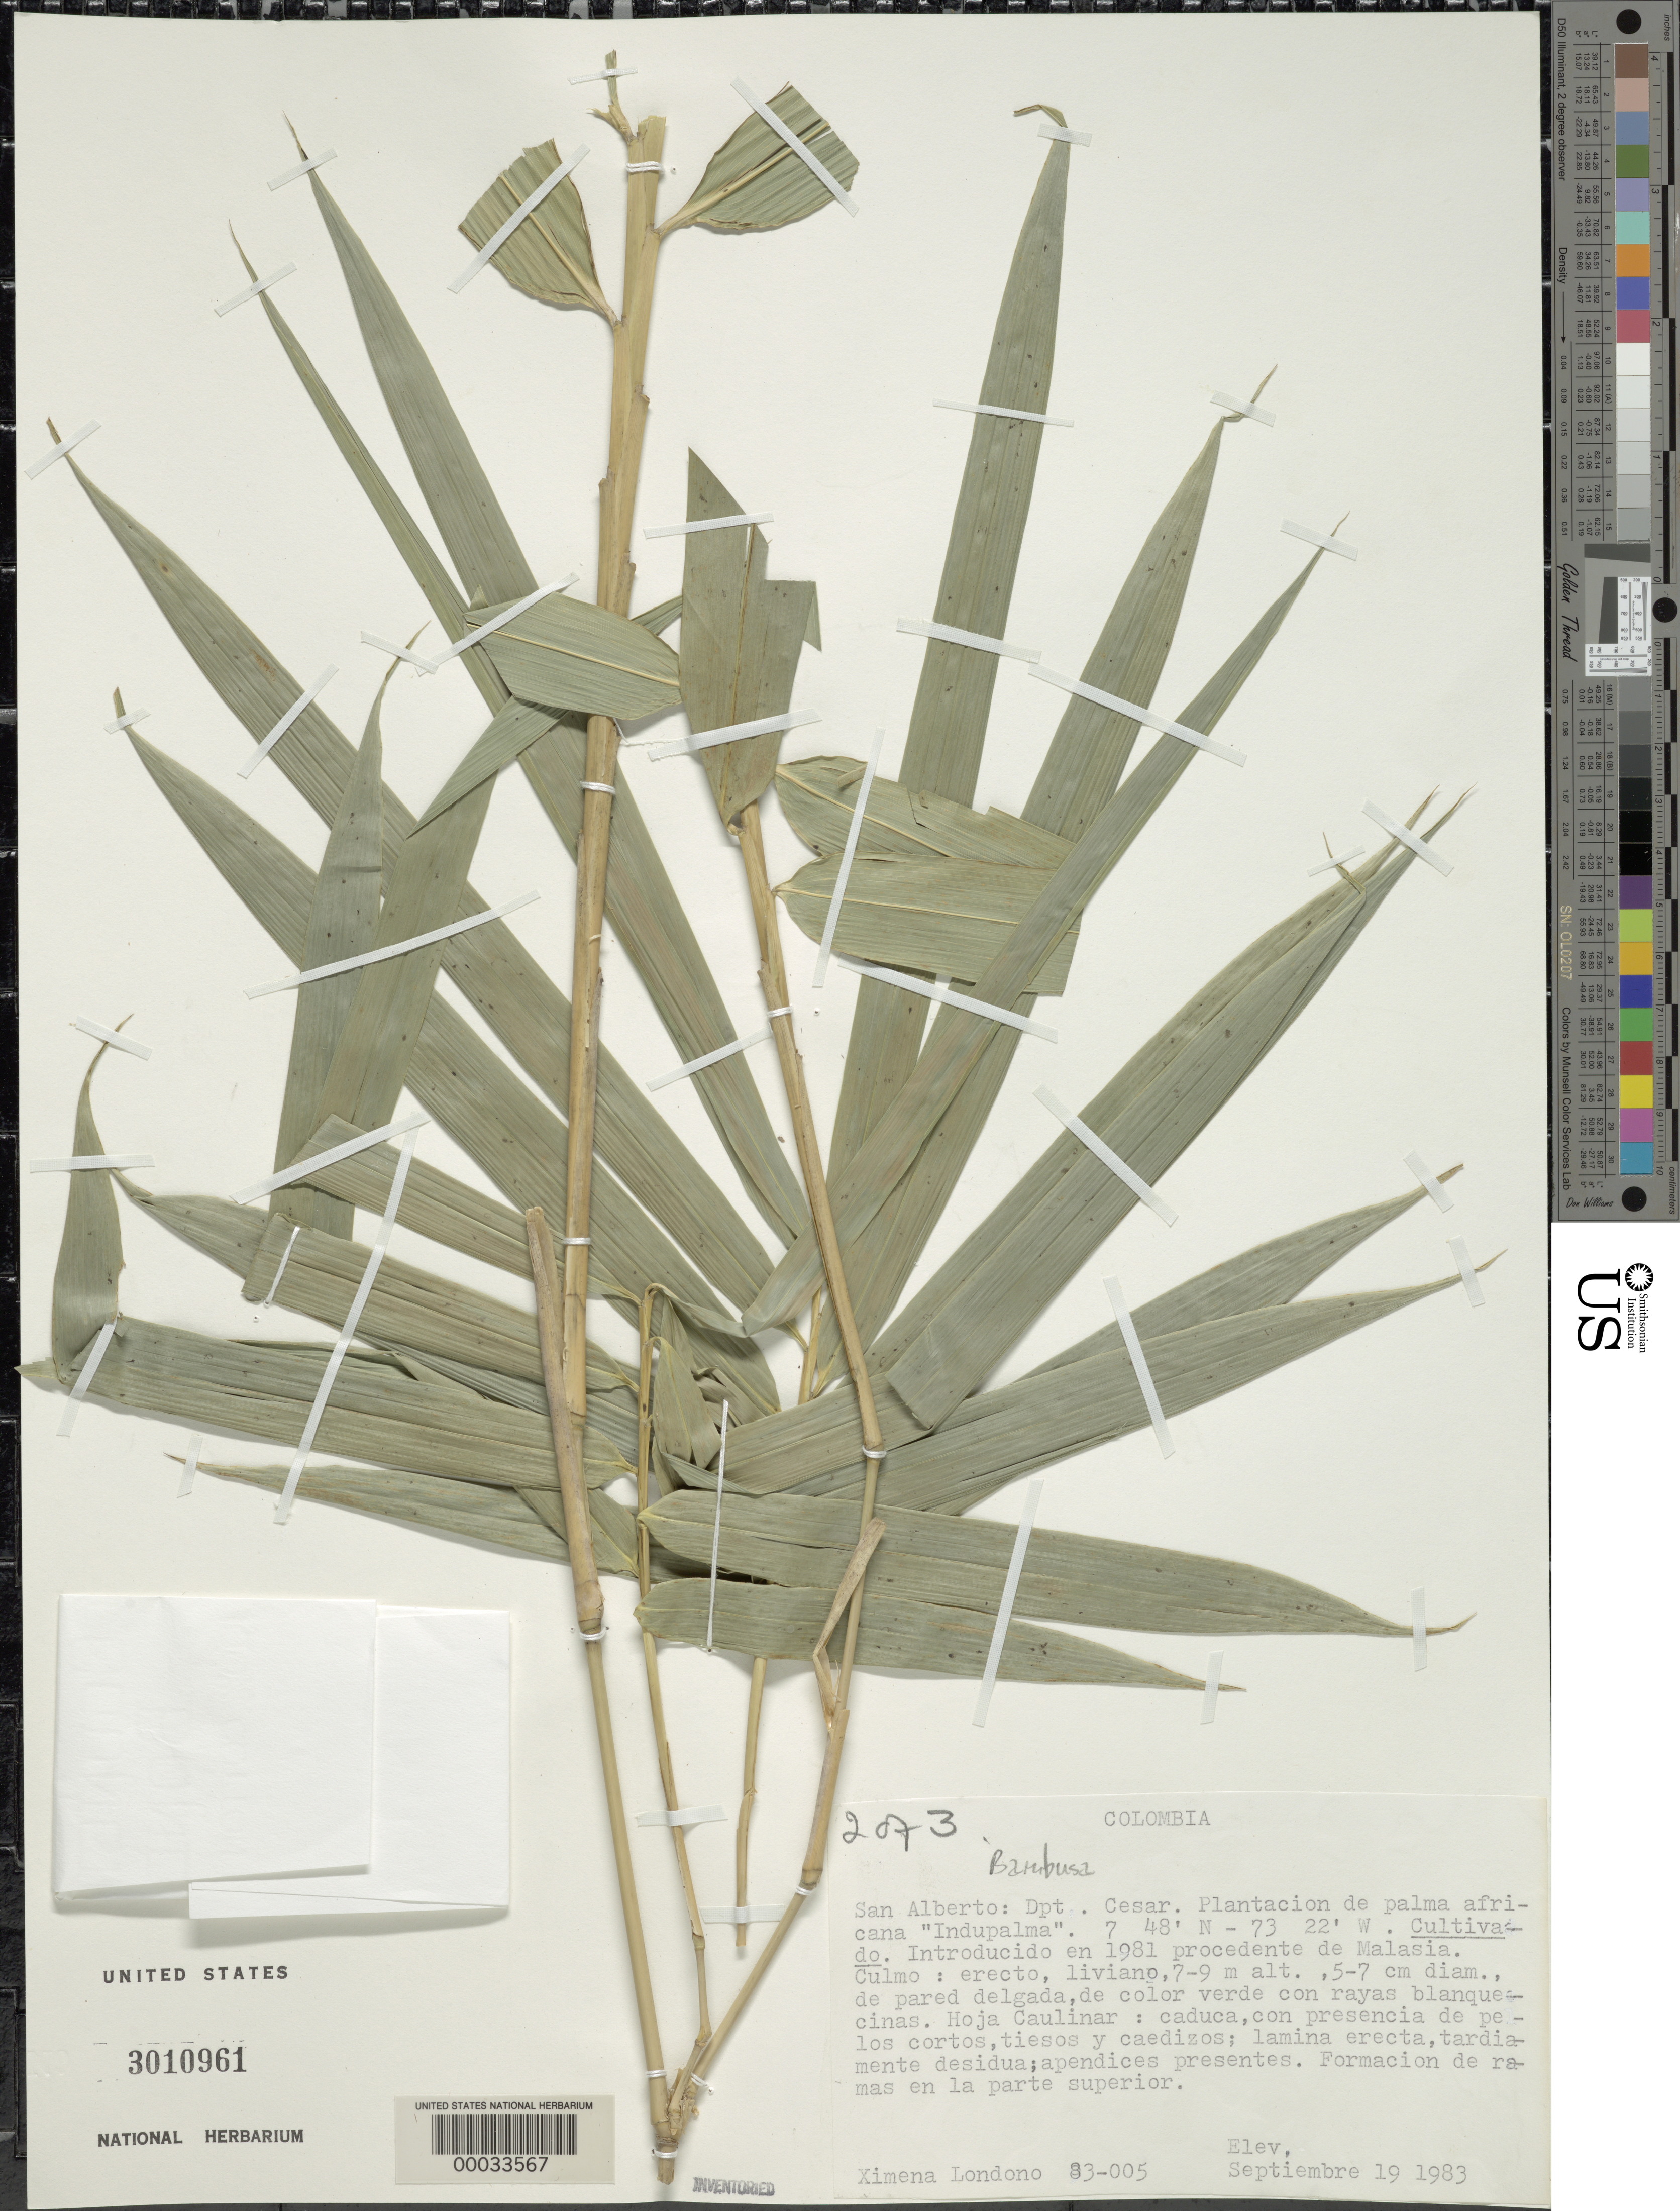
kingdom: Plantae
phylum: Tracheophyta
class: Liliopsida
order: Poales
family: Poaceae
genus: Bambusa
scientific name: Bambusa sp.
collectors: X. Londoño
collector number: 83-005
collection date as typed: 19 Sep 1983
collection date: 1983-09-19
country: Colombia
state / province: César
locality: San Alberto, "InduPalma"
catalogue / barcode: US 3010961